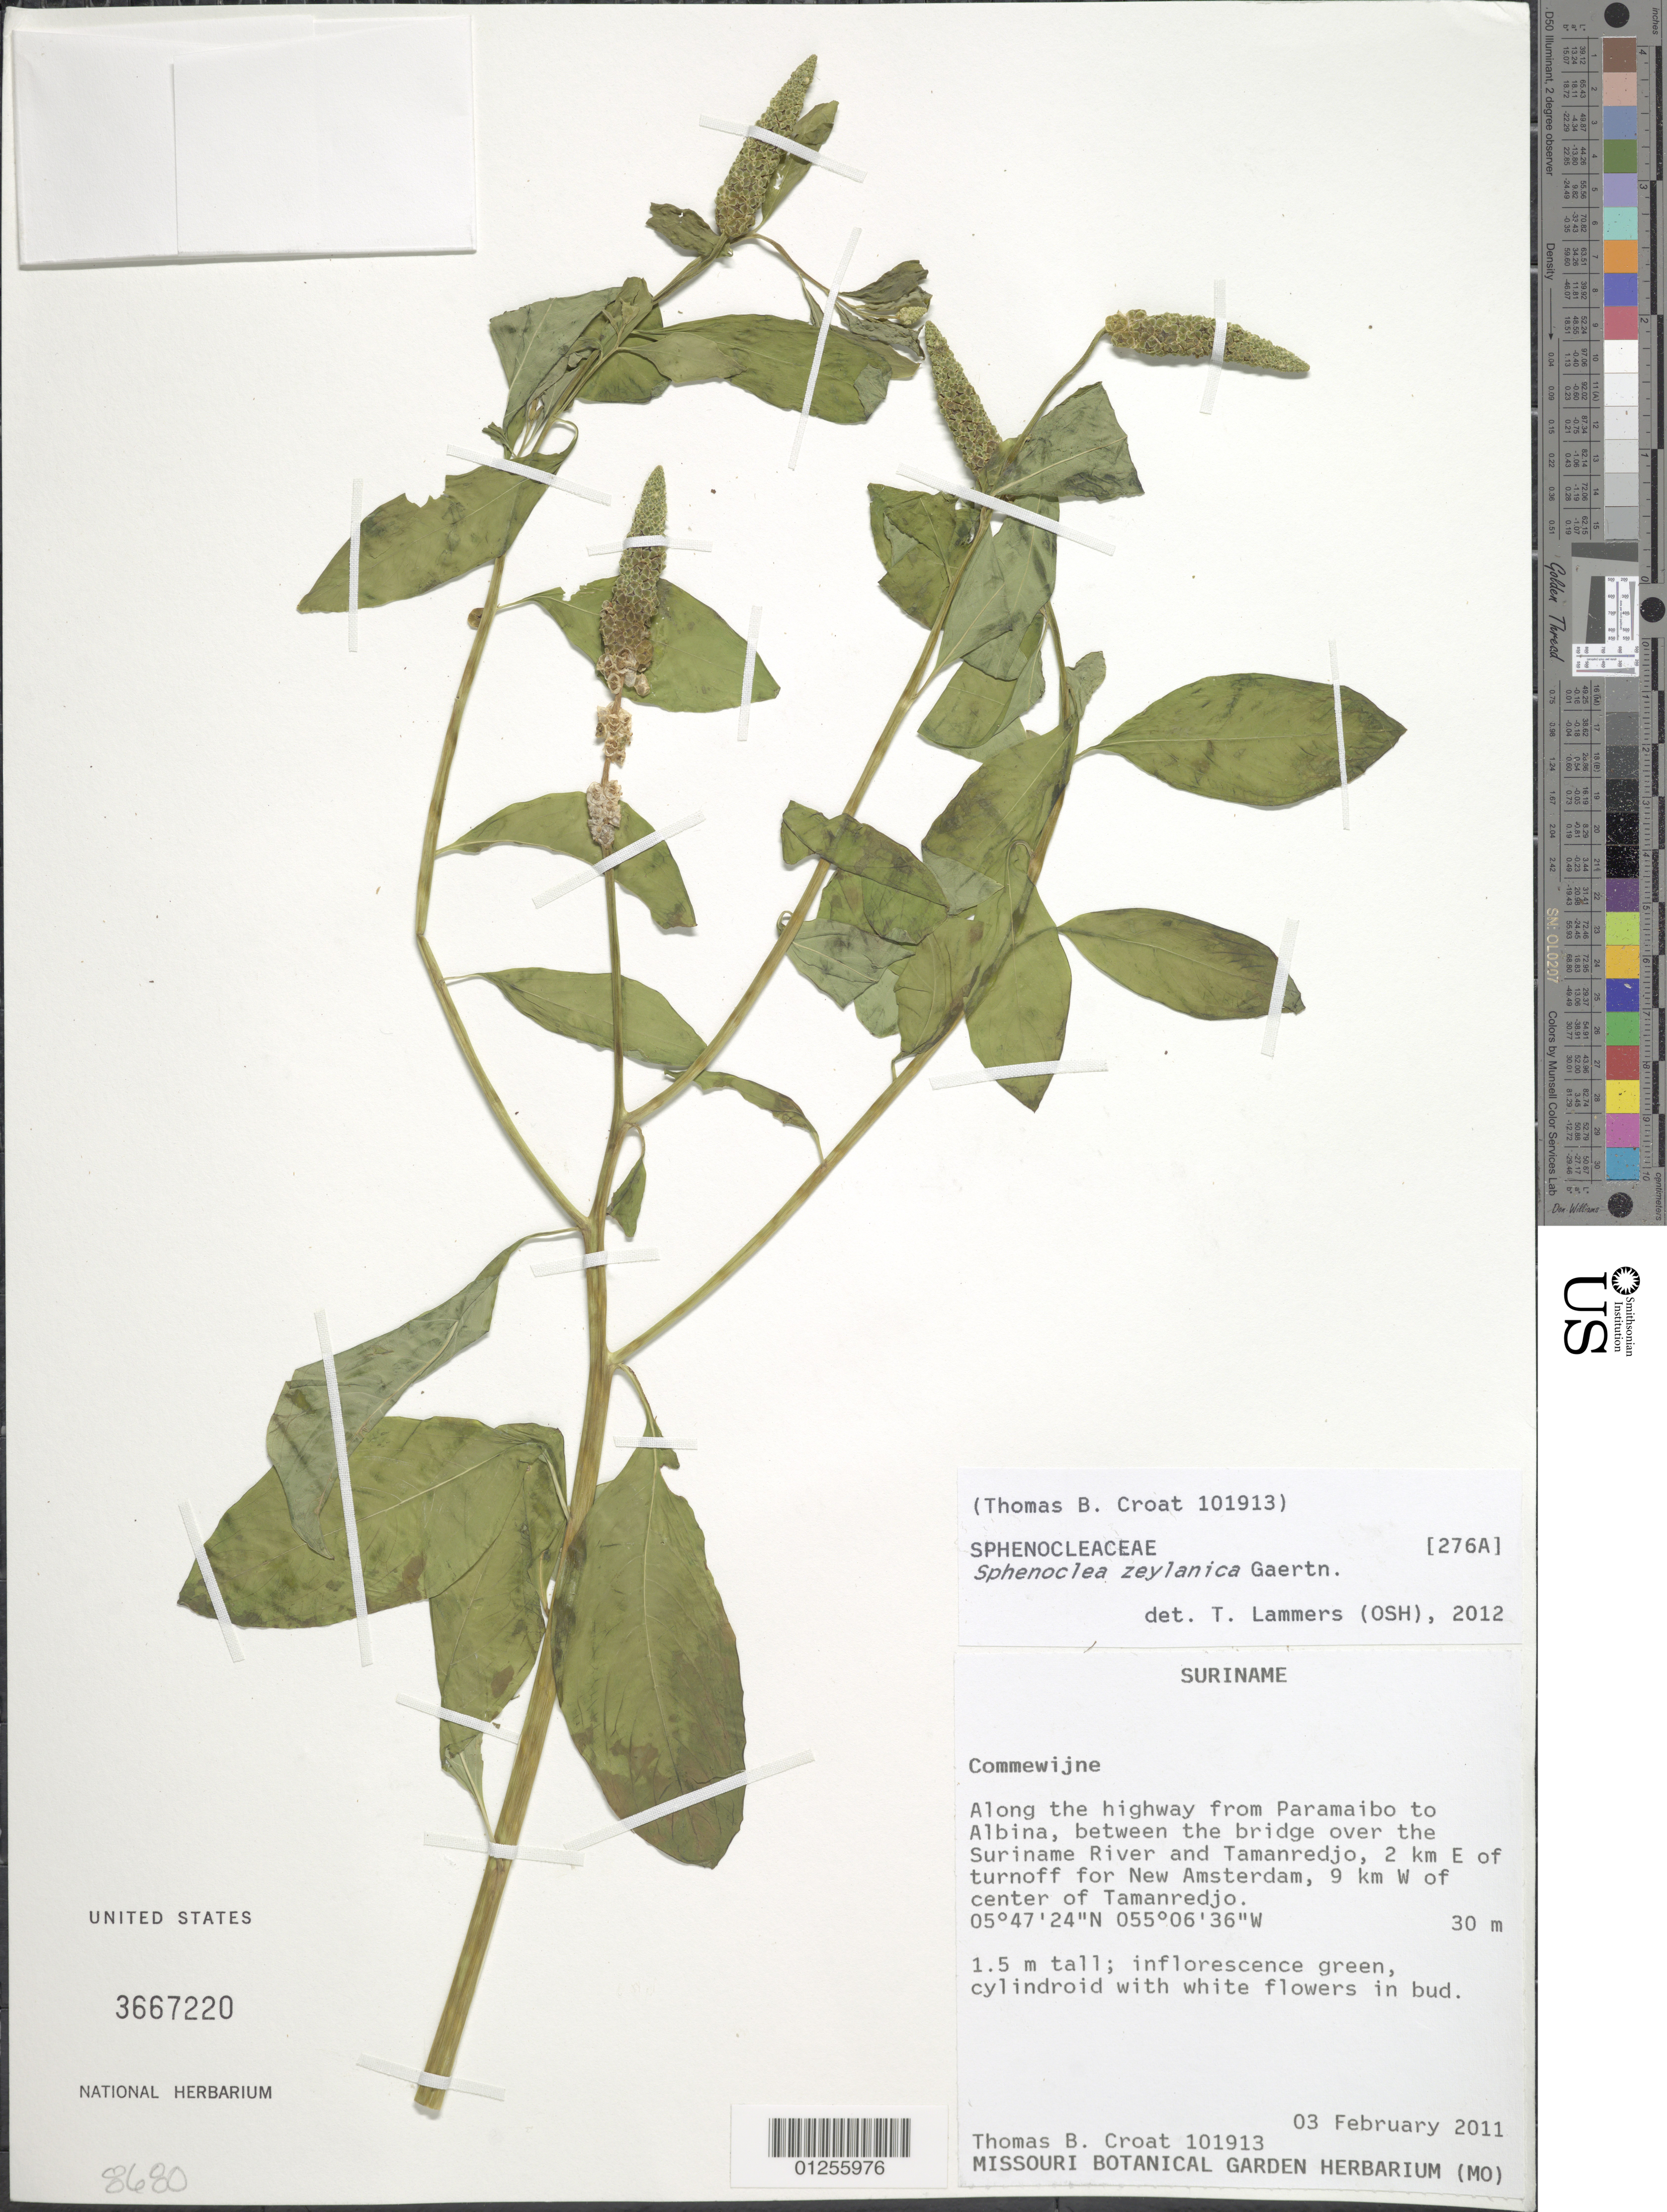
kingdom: Plantae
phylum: Tracheophyta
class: Magnoliopsida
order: Solanales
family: Sphenocleaceae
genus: Sphenoclea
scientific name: Sphenoclea zeylanica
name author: Gaertn.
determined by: Lammers, T. G. & Barnesky, A. L.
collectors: T. B. Croat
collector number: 101913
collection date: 2011-02-03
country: Suriname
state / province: Commewijne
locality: Along the highway from Paramaibo to Albina, between the bridge over the Suriname River and Tamanredjo, 2 km E of turnoff for New Amsterdam, 9 km W of center of Tamanredjo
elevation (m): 30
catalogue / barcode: US 3667220